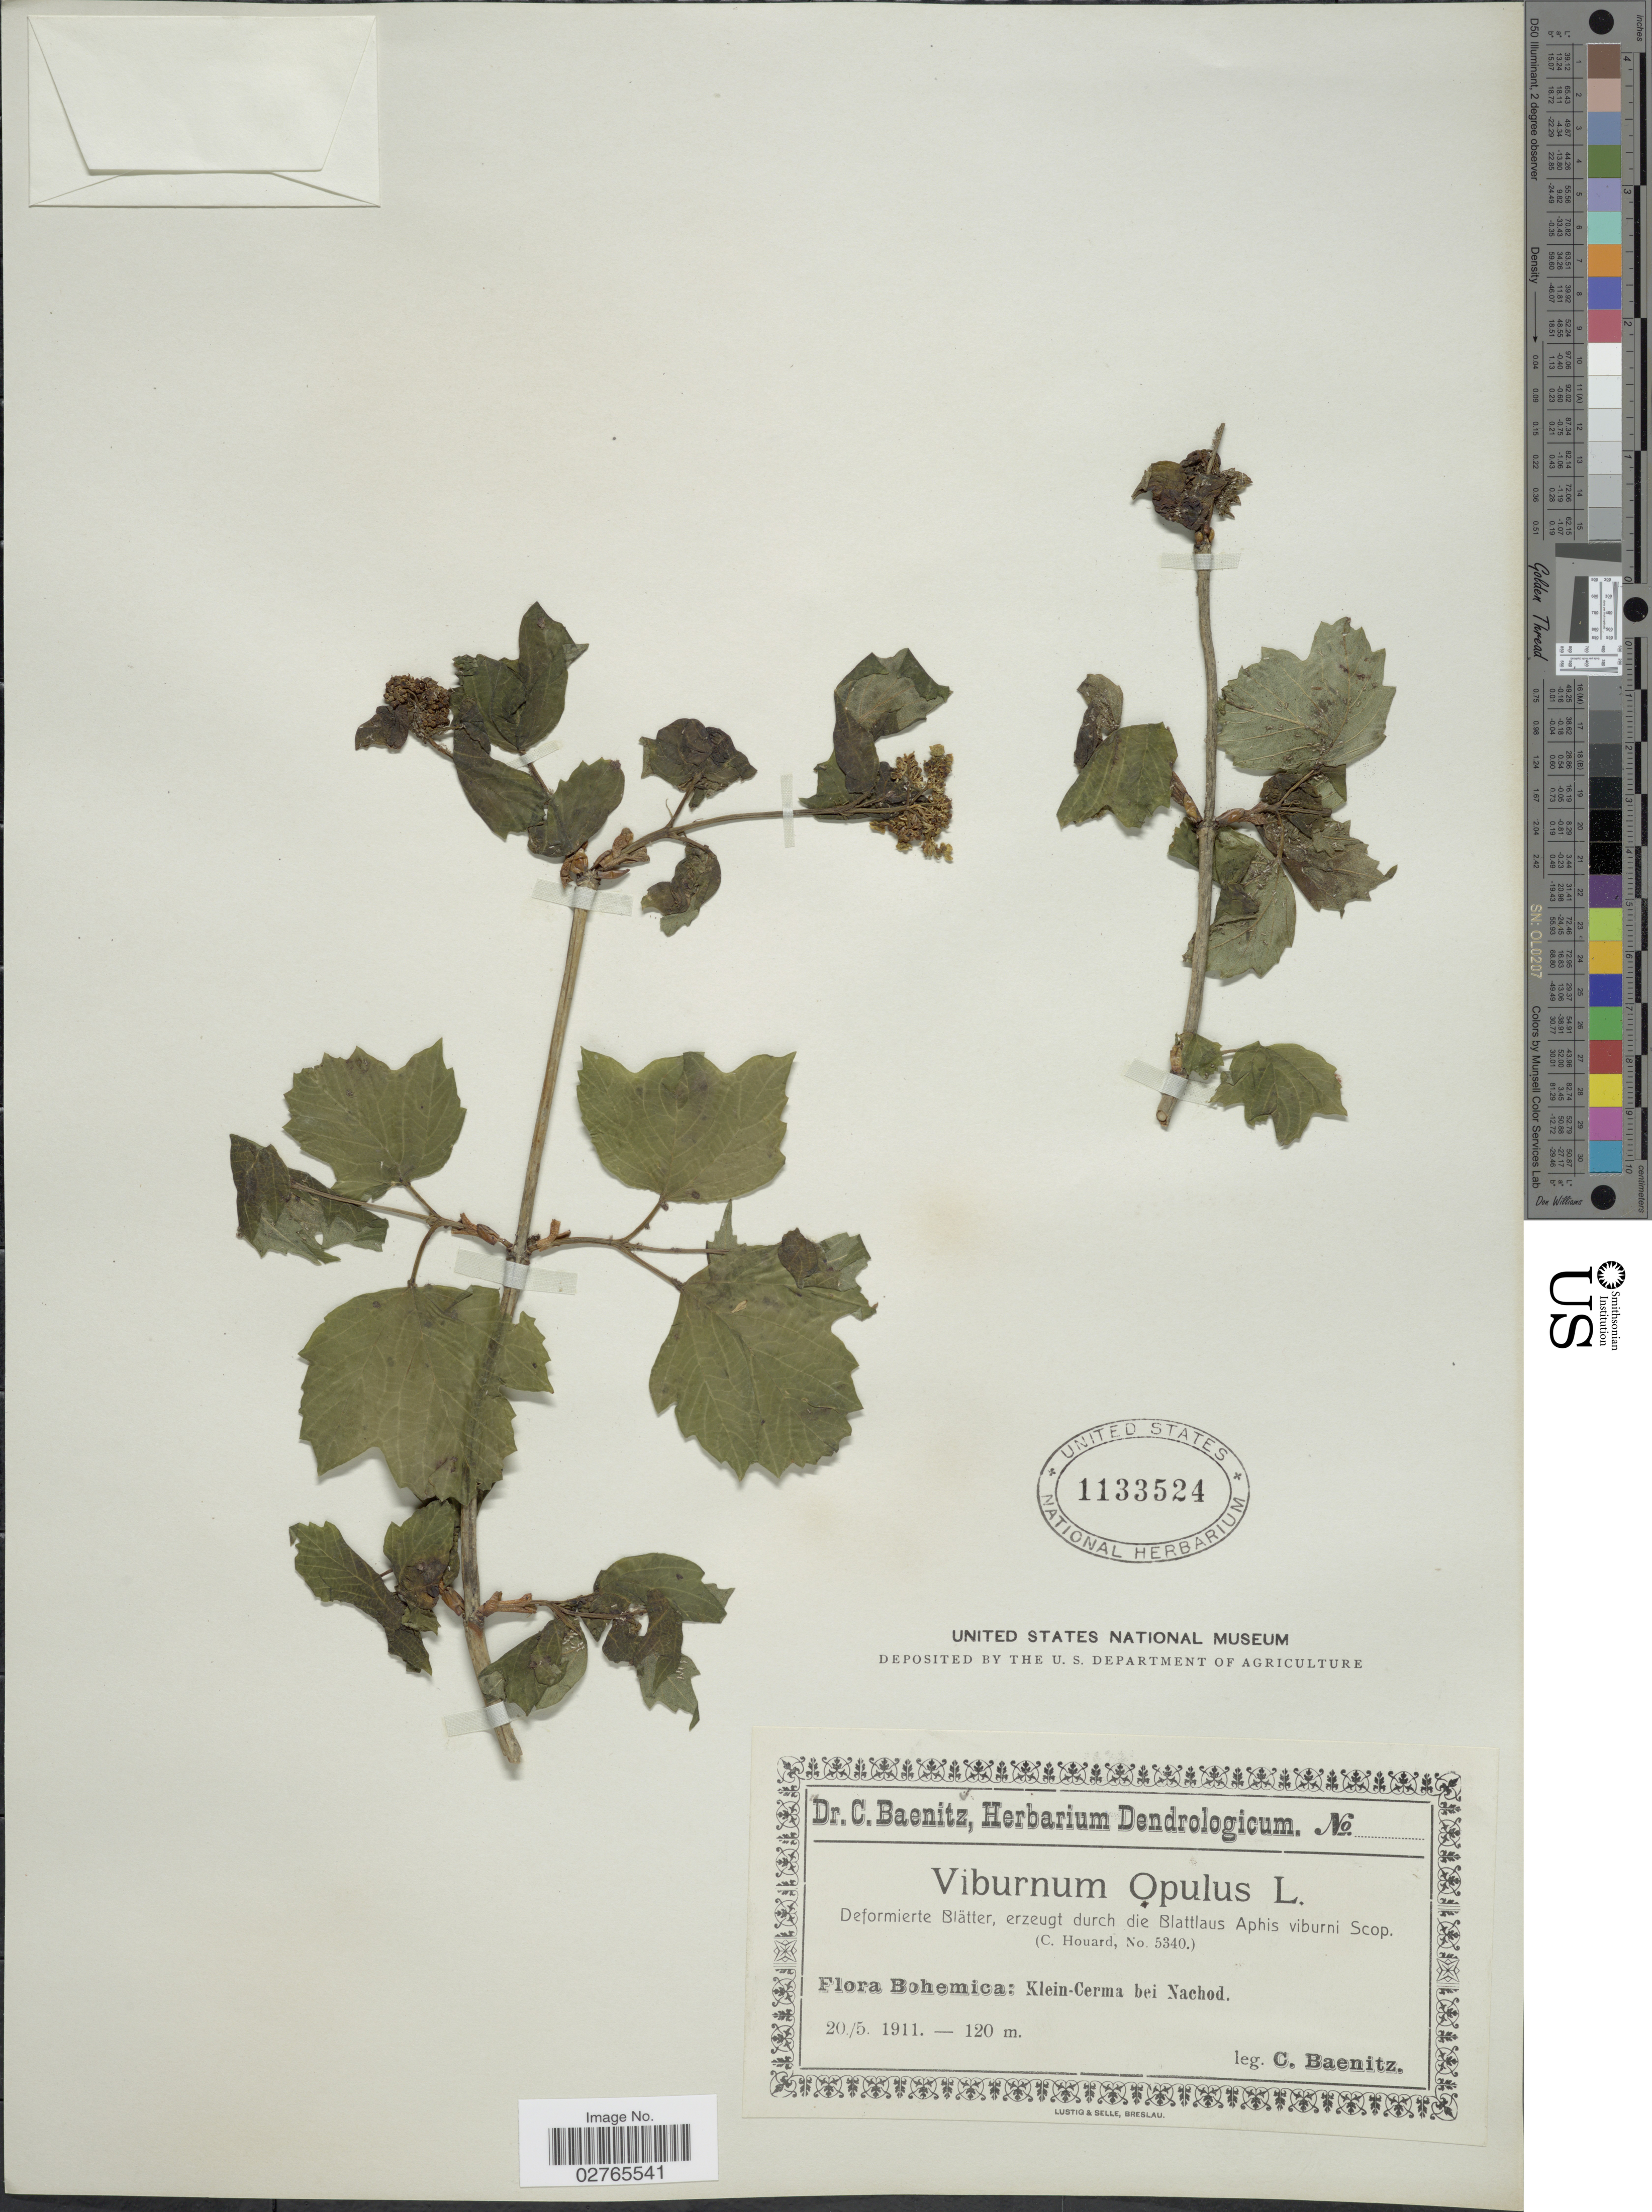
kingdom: Plantae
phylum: Tracheophyta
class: Magnoliopsida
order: Dipsacales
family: Viburnaceae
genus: Viburnum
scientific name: Viburnum opulus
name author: L.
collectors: C. G. Baenitz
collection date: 1911-05-20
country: Czechia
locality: Bohemica: Klein-Cerma bei Nachod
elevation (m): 120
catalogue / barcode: US 1133524